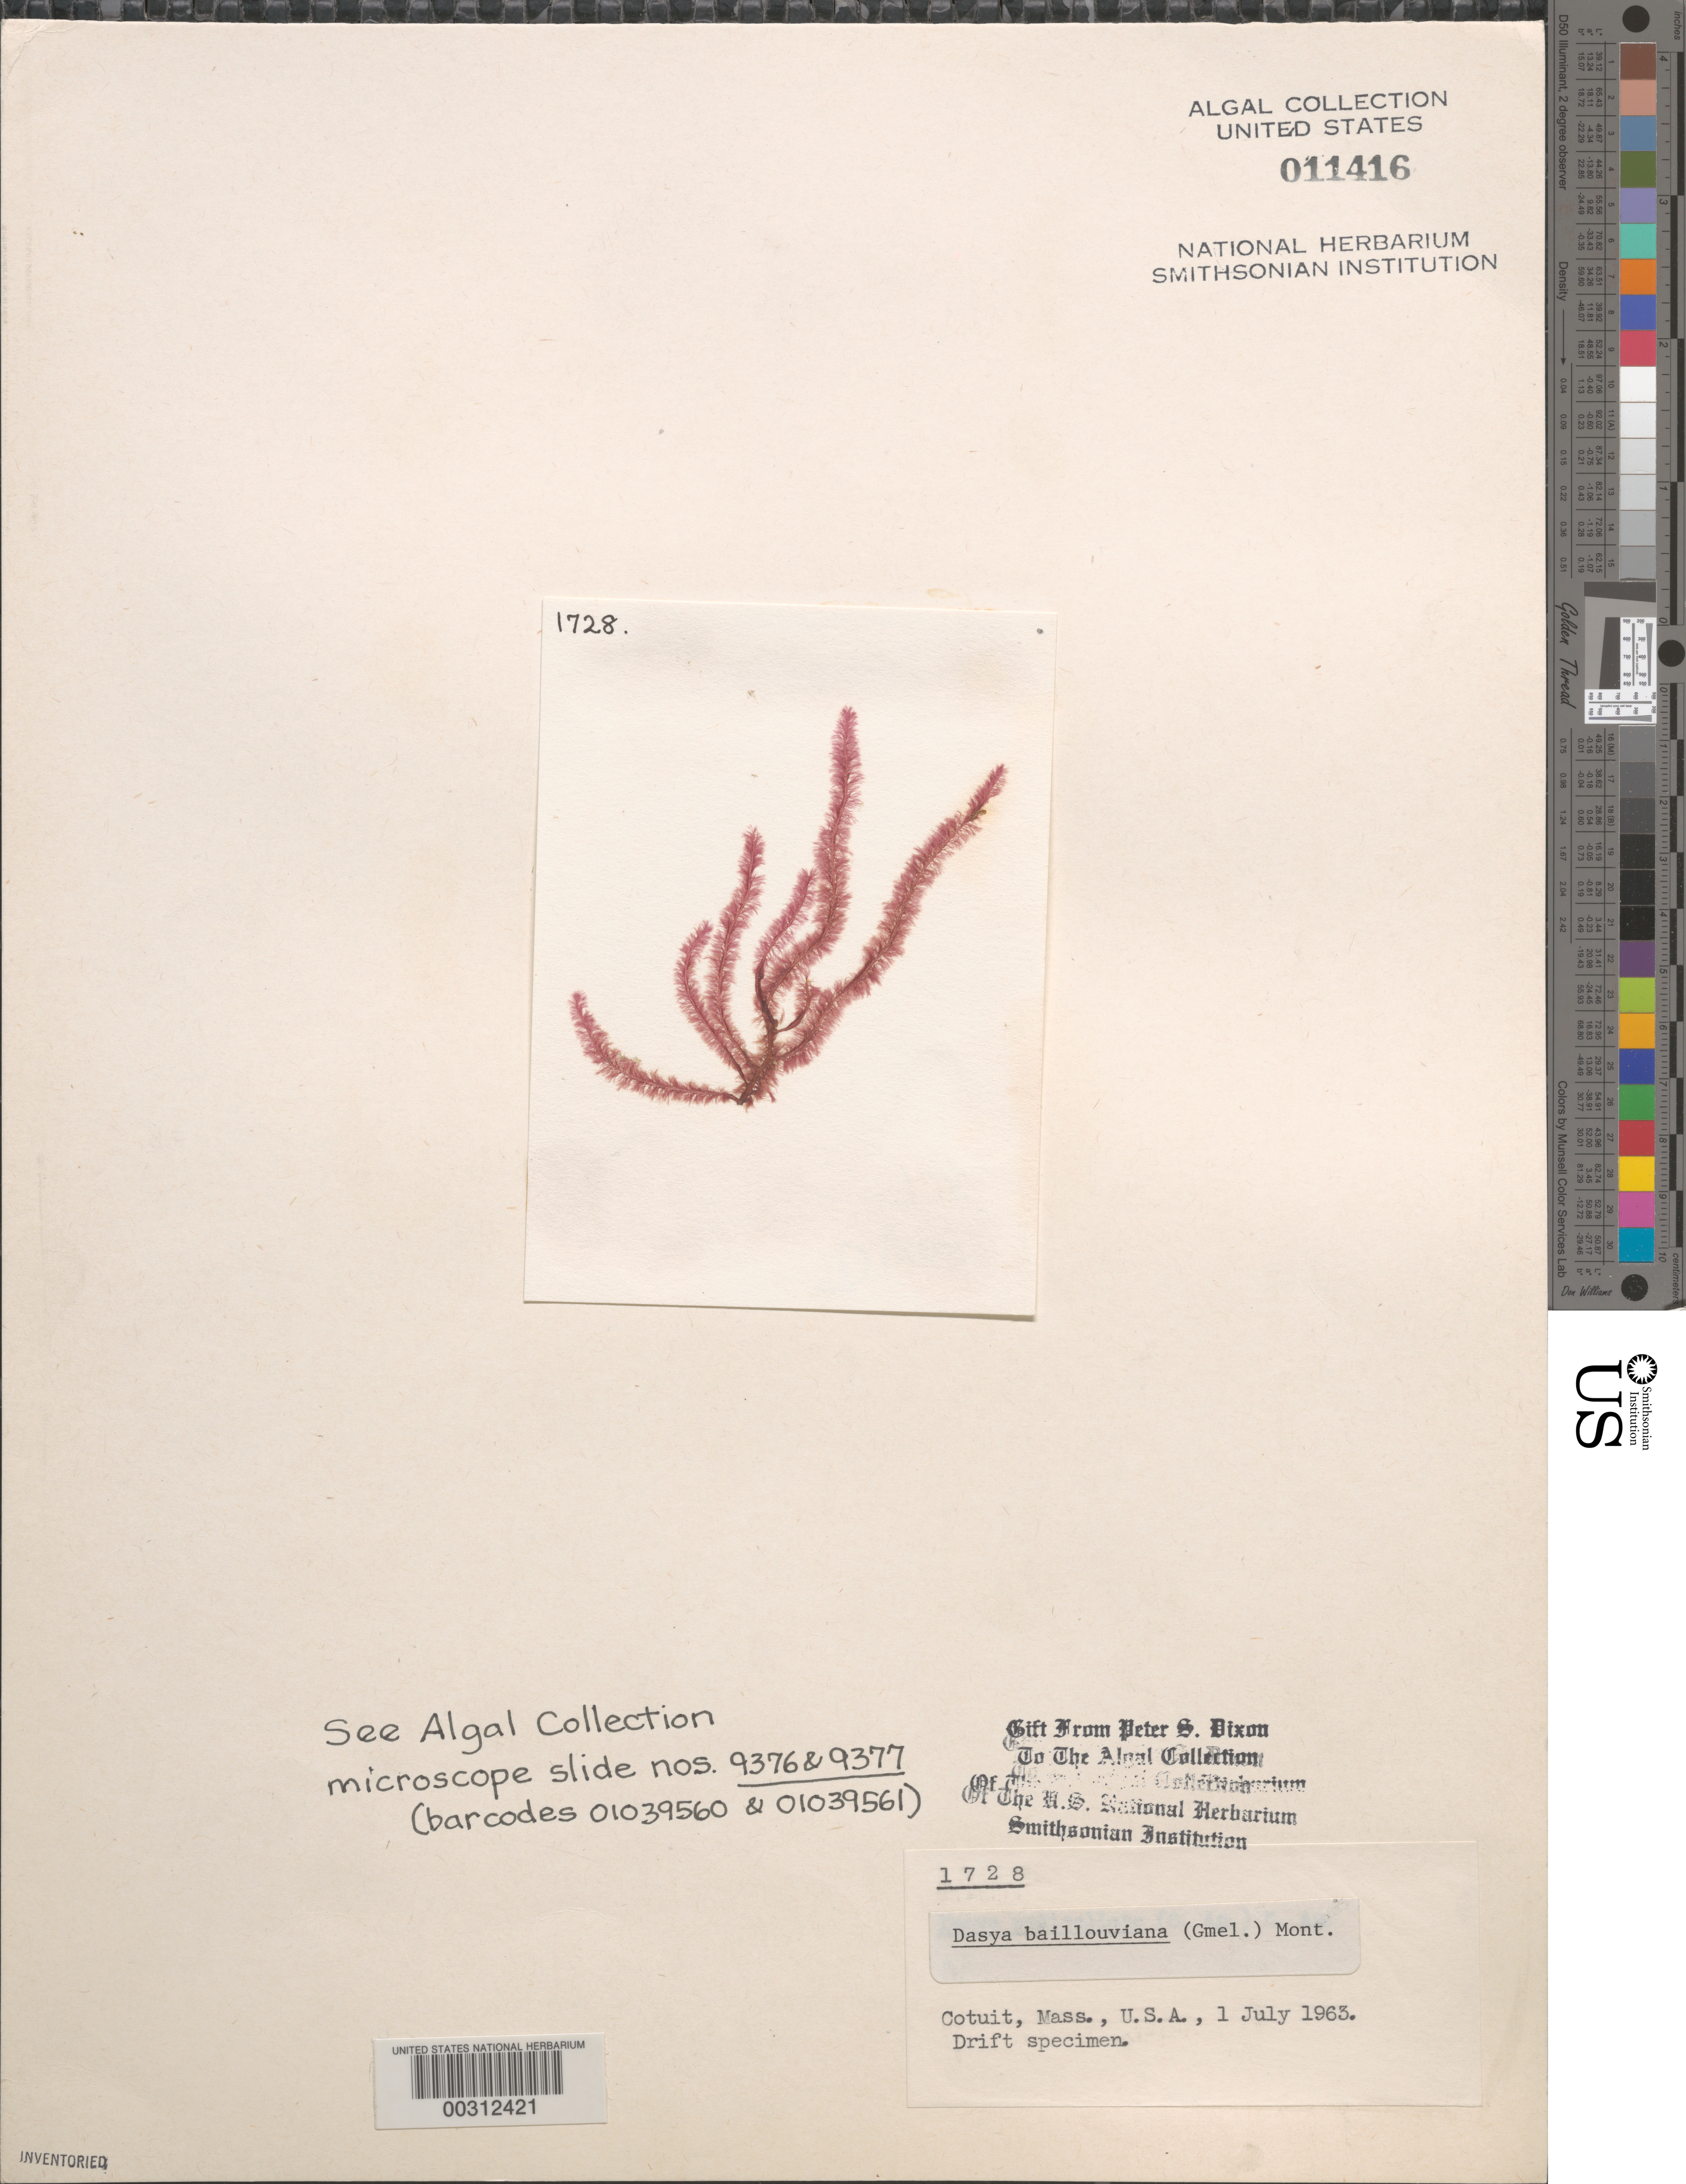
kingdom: Plantae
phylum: Rhodophyta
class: Florideophyceae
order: Ceramiales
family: Dasyaceae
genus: Dasya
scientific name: Dasya pedicellata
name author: (C. Agardh) C. Agardh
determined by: Algae name updating Project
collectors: P. S. Dixon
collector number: PSD 1728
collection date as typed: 01 Jul 1963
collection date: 1963-07-01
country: United States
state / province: Massachusetts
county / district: Barnstable County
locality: Cotuit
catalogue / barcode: US 11416